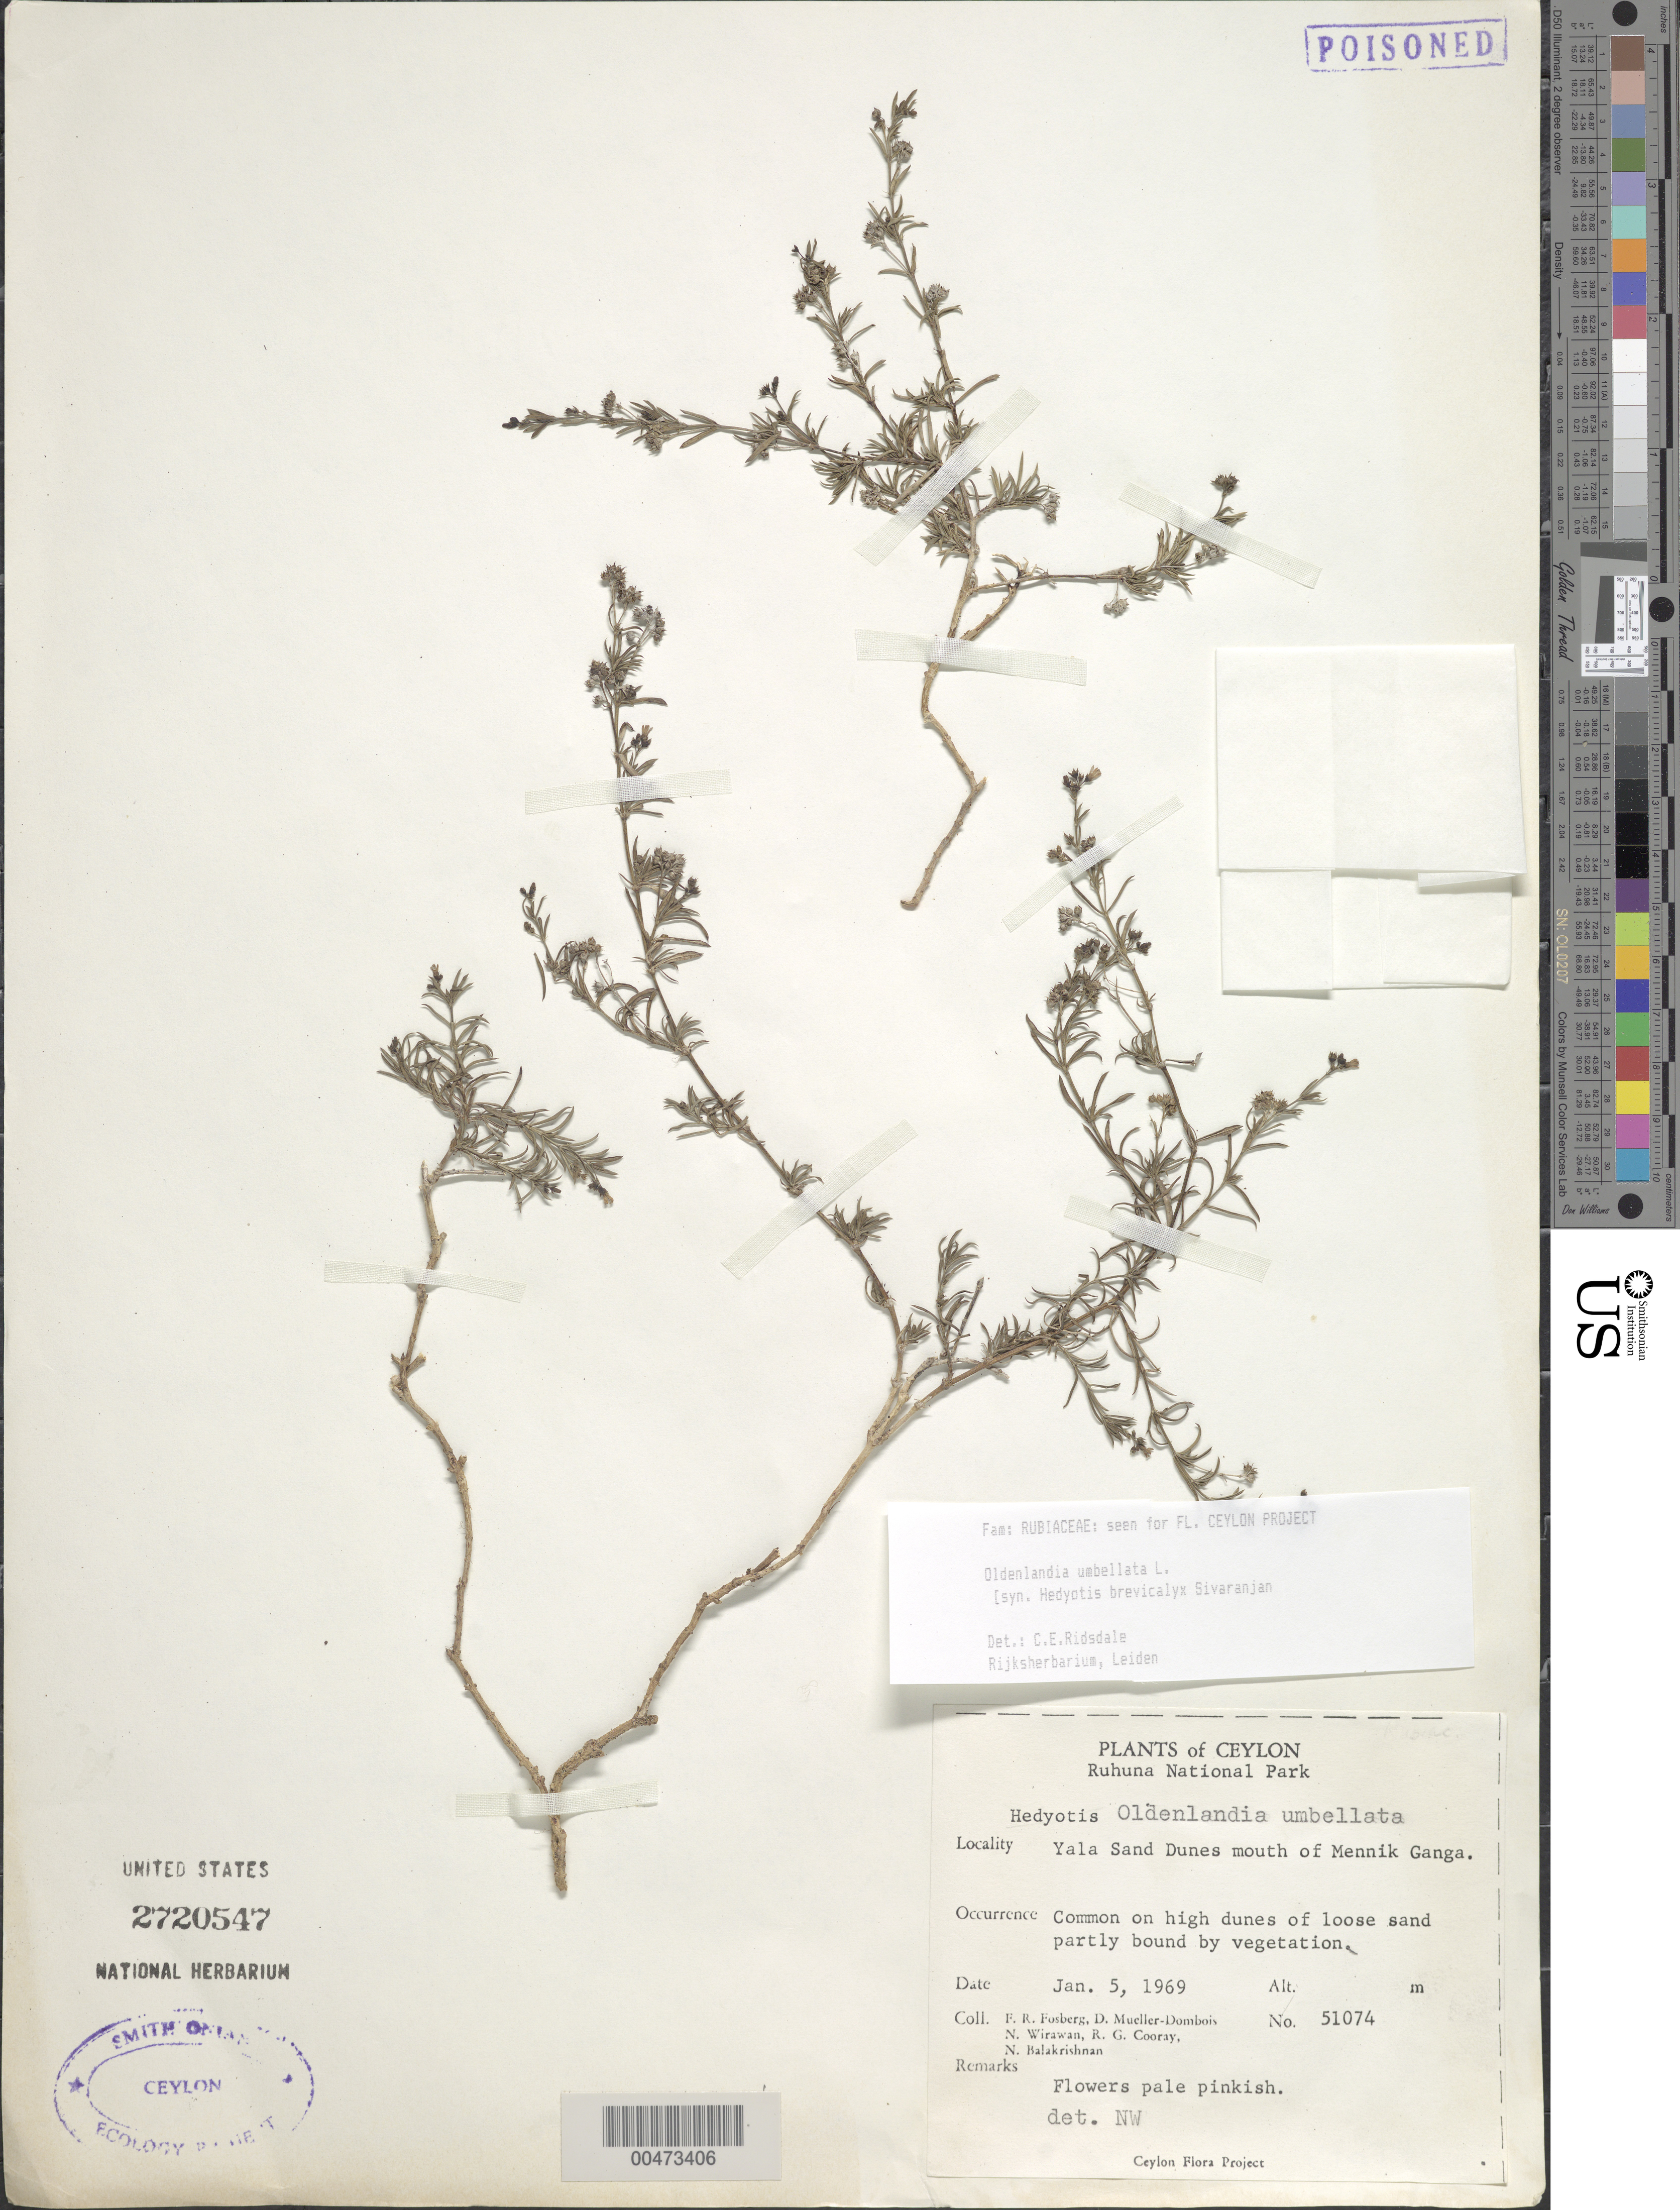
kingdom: Plantae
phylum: Tracheophyta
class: Magnoliopsida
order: Gentianales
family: Rubiaceae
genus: Oldenlandia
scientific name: Oldenlandia umbellata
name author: L.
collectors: F. R. Fosberg, D. Mueller-Dombois & N. Wirawan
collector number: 51074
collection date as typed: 05 Jan 1969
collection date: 1969-01-05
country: Sri Lanka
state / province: Southern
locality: Ruhuna National Park, Yala Sand Dunes mouth of Mennik Ganga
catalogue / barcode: US 2720547